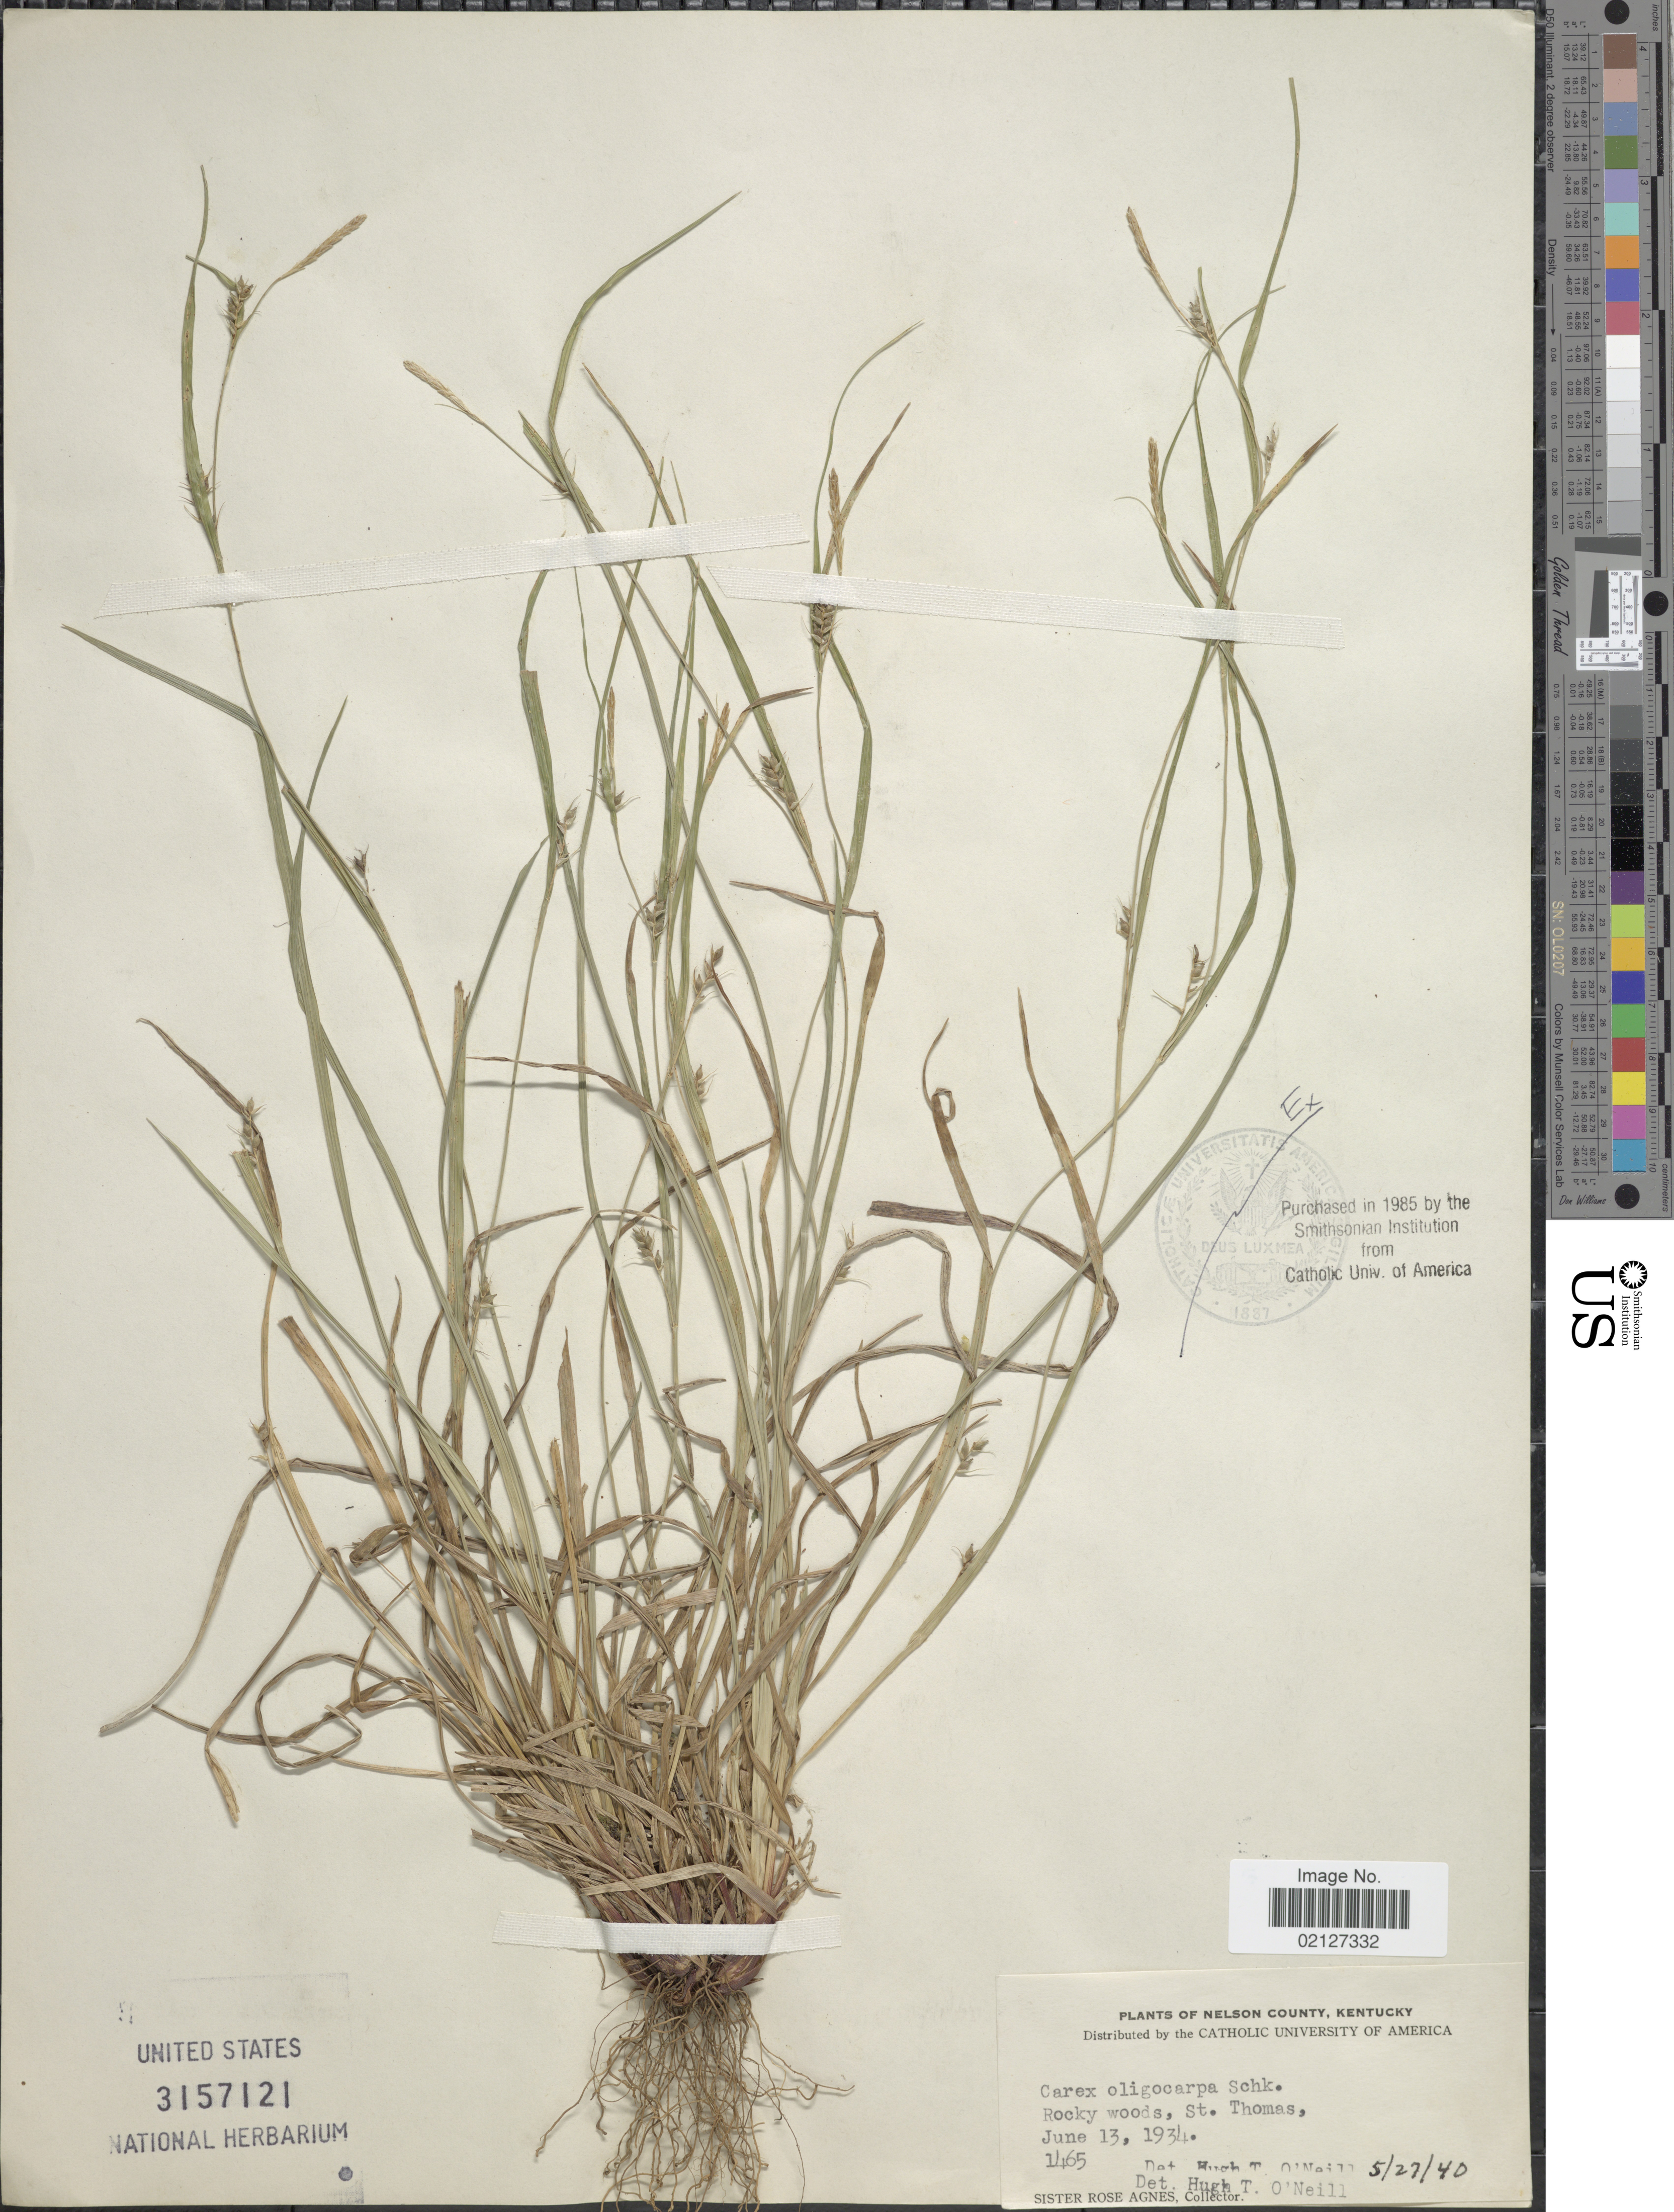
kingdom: Plantae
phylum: Tracheophyta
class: Liliopsida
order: Poales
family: Cyperaceae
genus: Carex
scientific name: Carex oligocarpa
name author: Willd.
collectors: Sister Rose Agnes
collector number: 1465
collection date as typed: Transcribed d/m/y: 27/5/40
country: United States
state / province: Kentucky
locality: Rocky woods, St. Thomas, Nelson County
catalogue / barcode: US 3157121